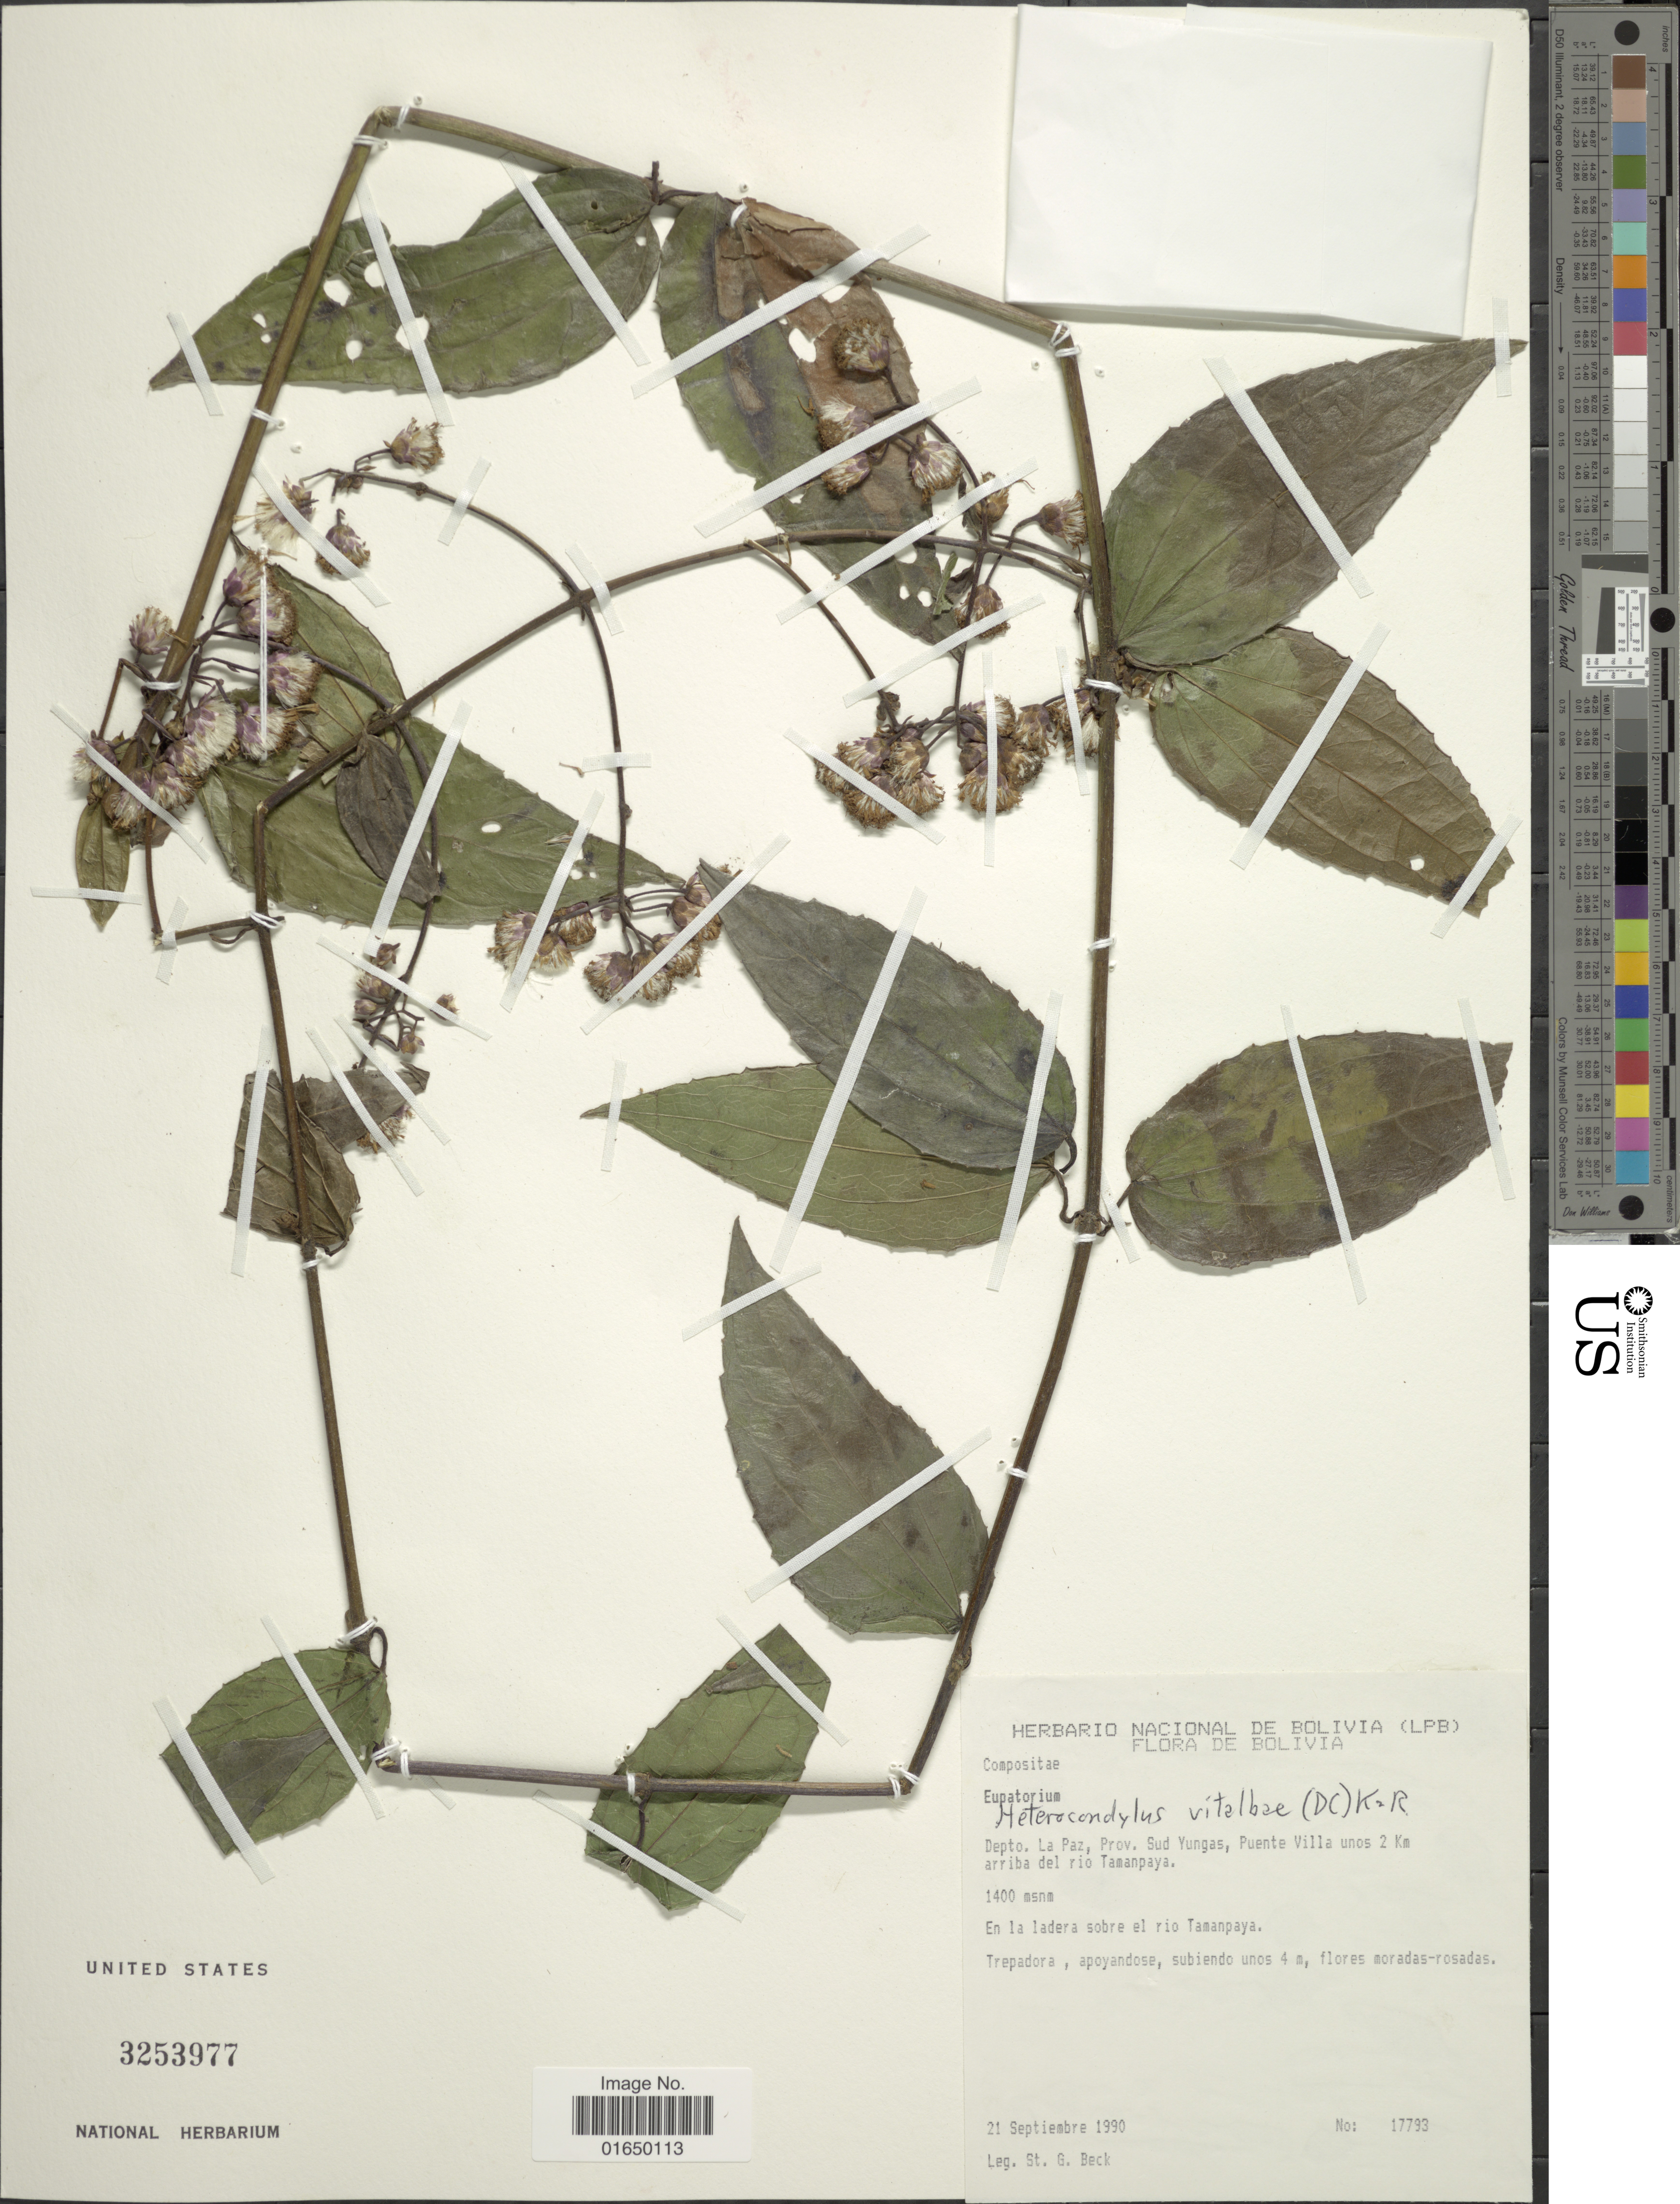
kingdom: Plantae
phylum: Tracheophyta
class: Magnoliopsida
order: Asterales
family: Asteraceae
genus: Heterocondylus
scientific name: Heterocondylus vitalbae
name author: (DC.) R.M. King & H. Rob.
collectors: S. G. Beck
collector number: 17793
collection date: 1990-09-21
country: Bolivia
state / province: La Paz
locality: Depto. La Paz, prov. Sud Yungas, Puente Villa unos 2 Km arriba del rio Tamanpaya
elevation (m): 1400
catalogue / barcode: US 3253977